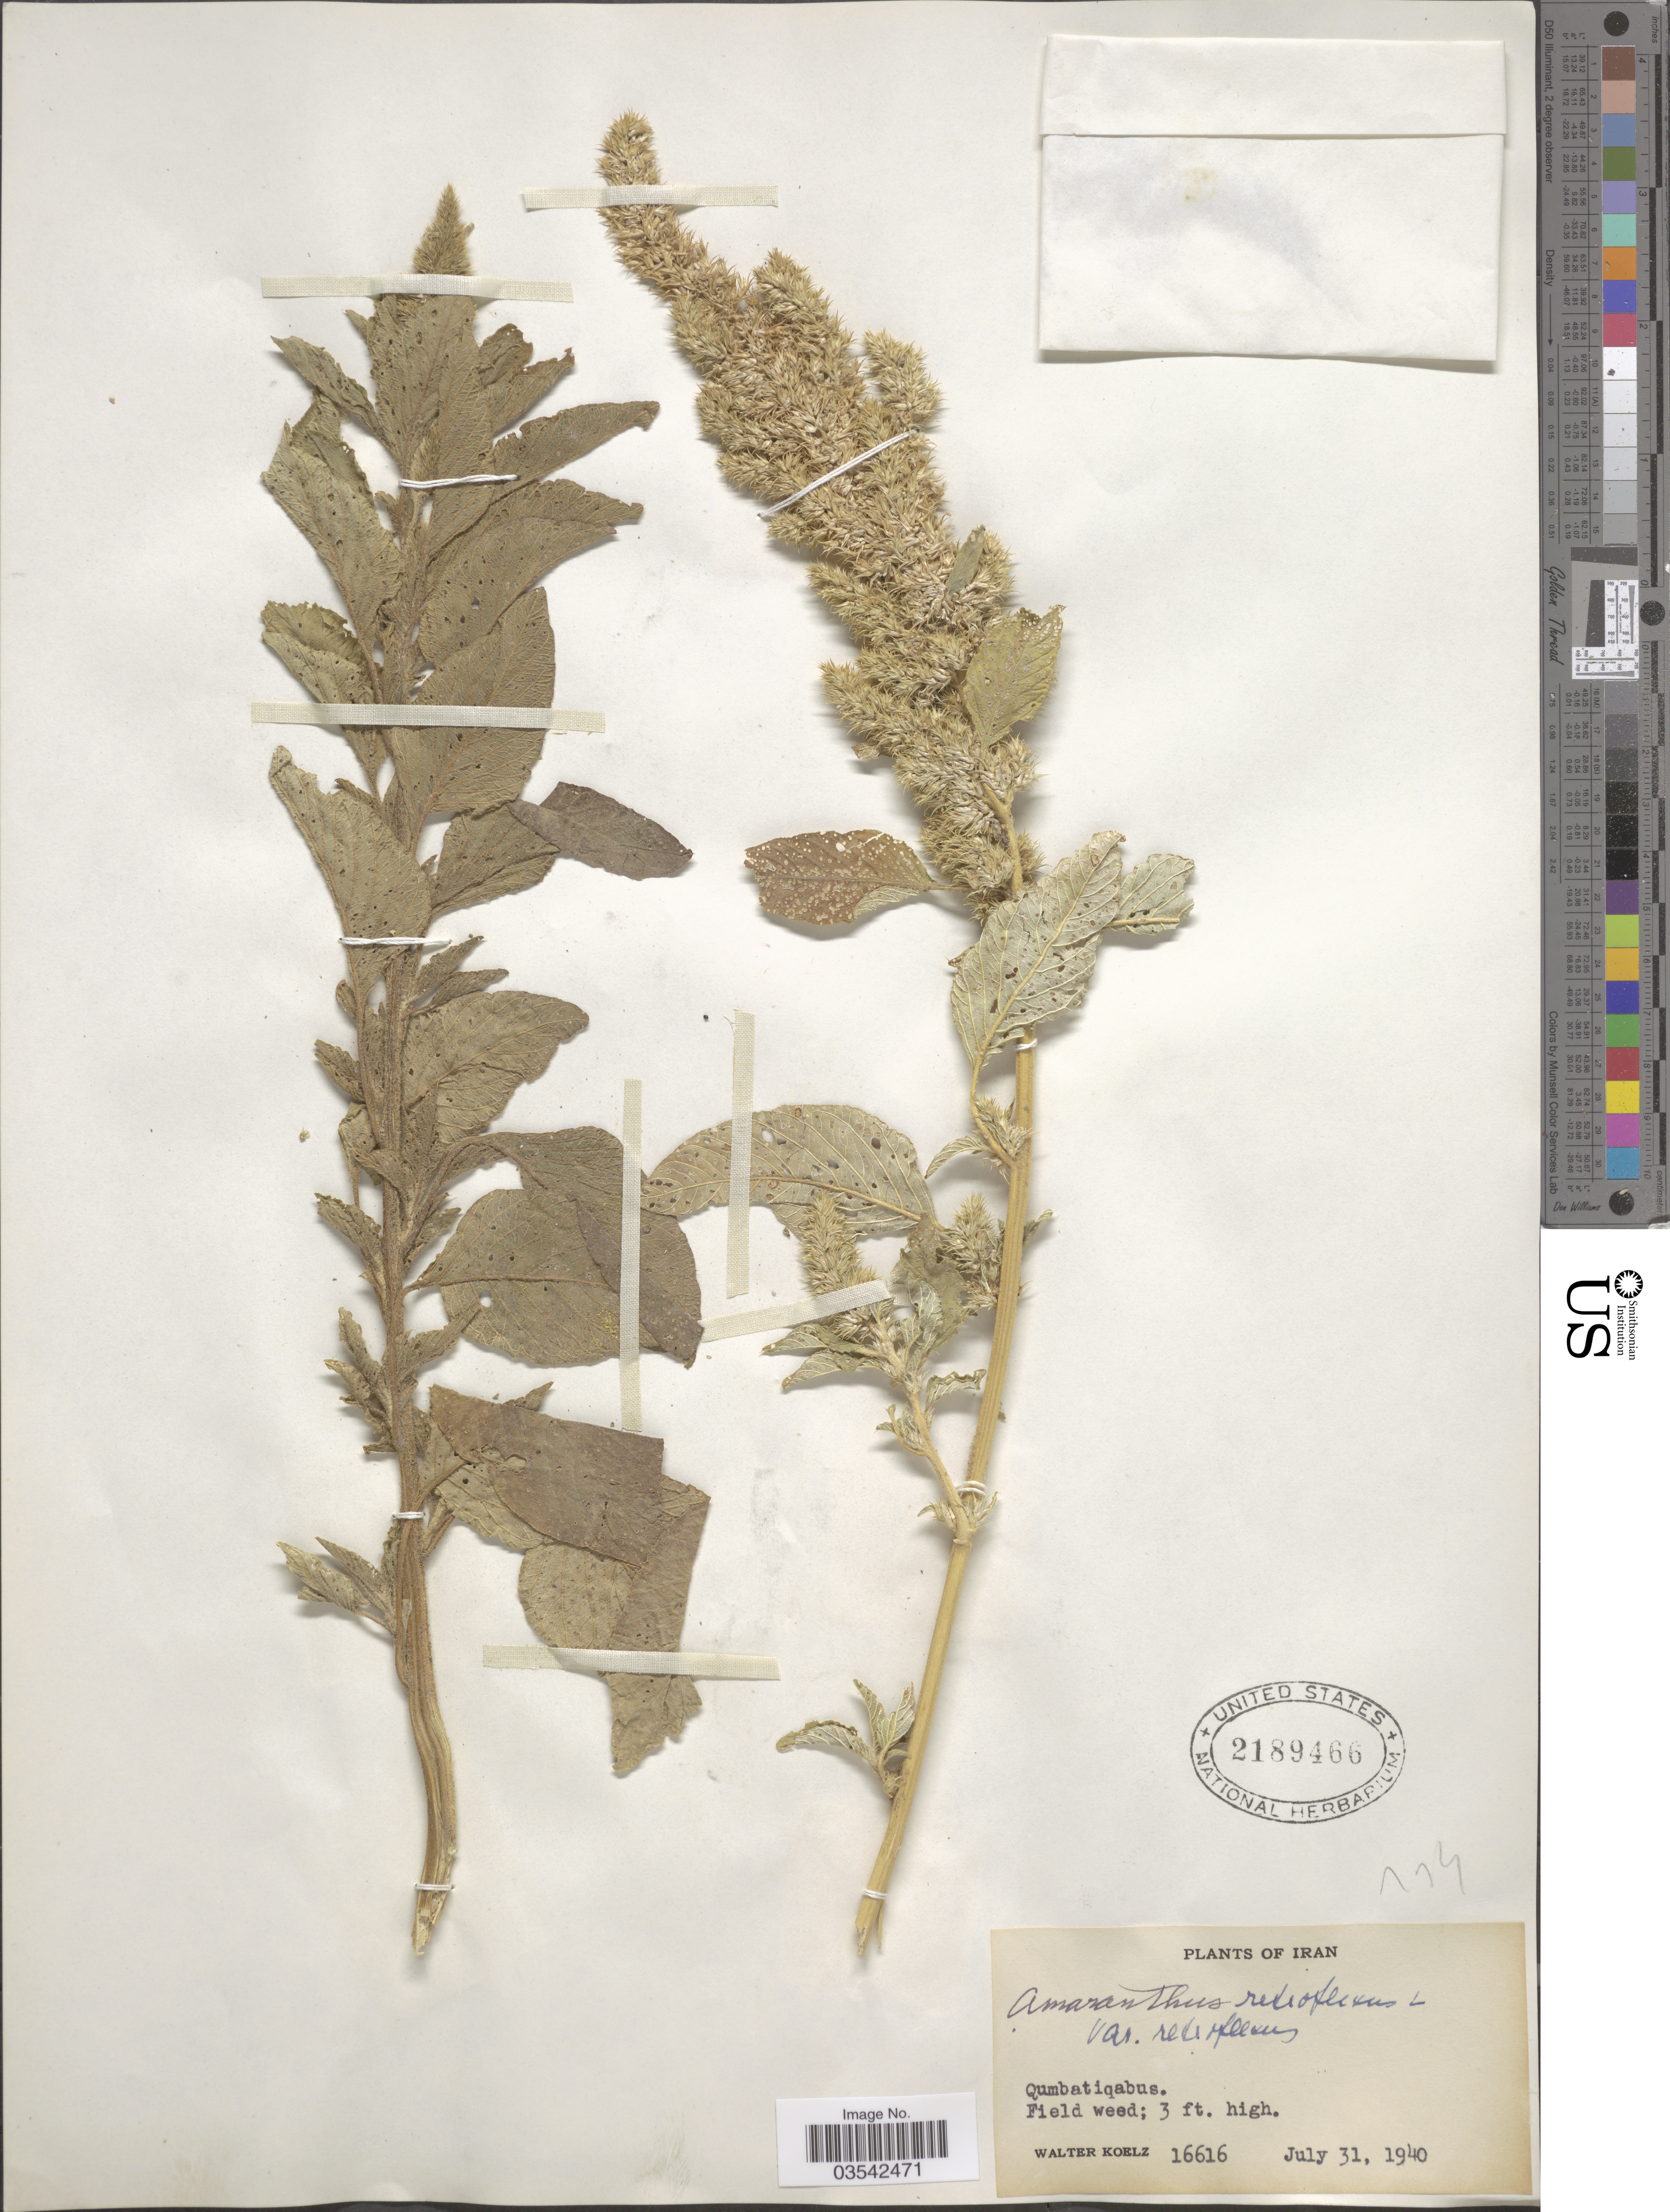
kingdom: Plantae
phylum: Tracheophyta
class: Magnoliopsida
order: Caryophyllales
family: Amaranthaceae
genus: Amaranthus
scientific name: Amaranthus retroflexus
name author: L.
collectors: W. N. Koelz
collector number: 16616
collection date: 1940-07-31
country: Iran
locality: Qumbatiqabus.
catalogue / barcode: US 2189466